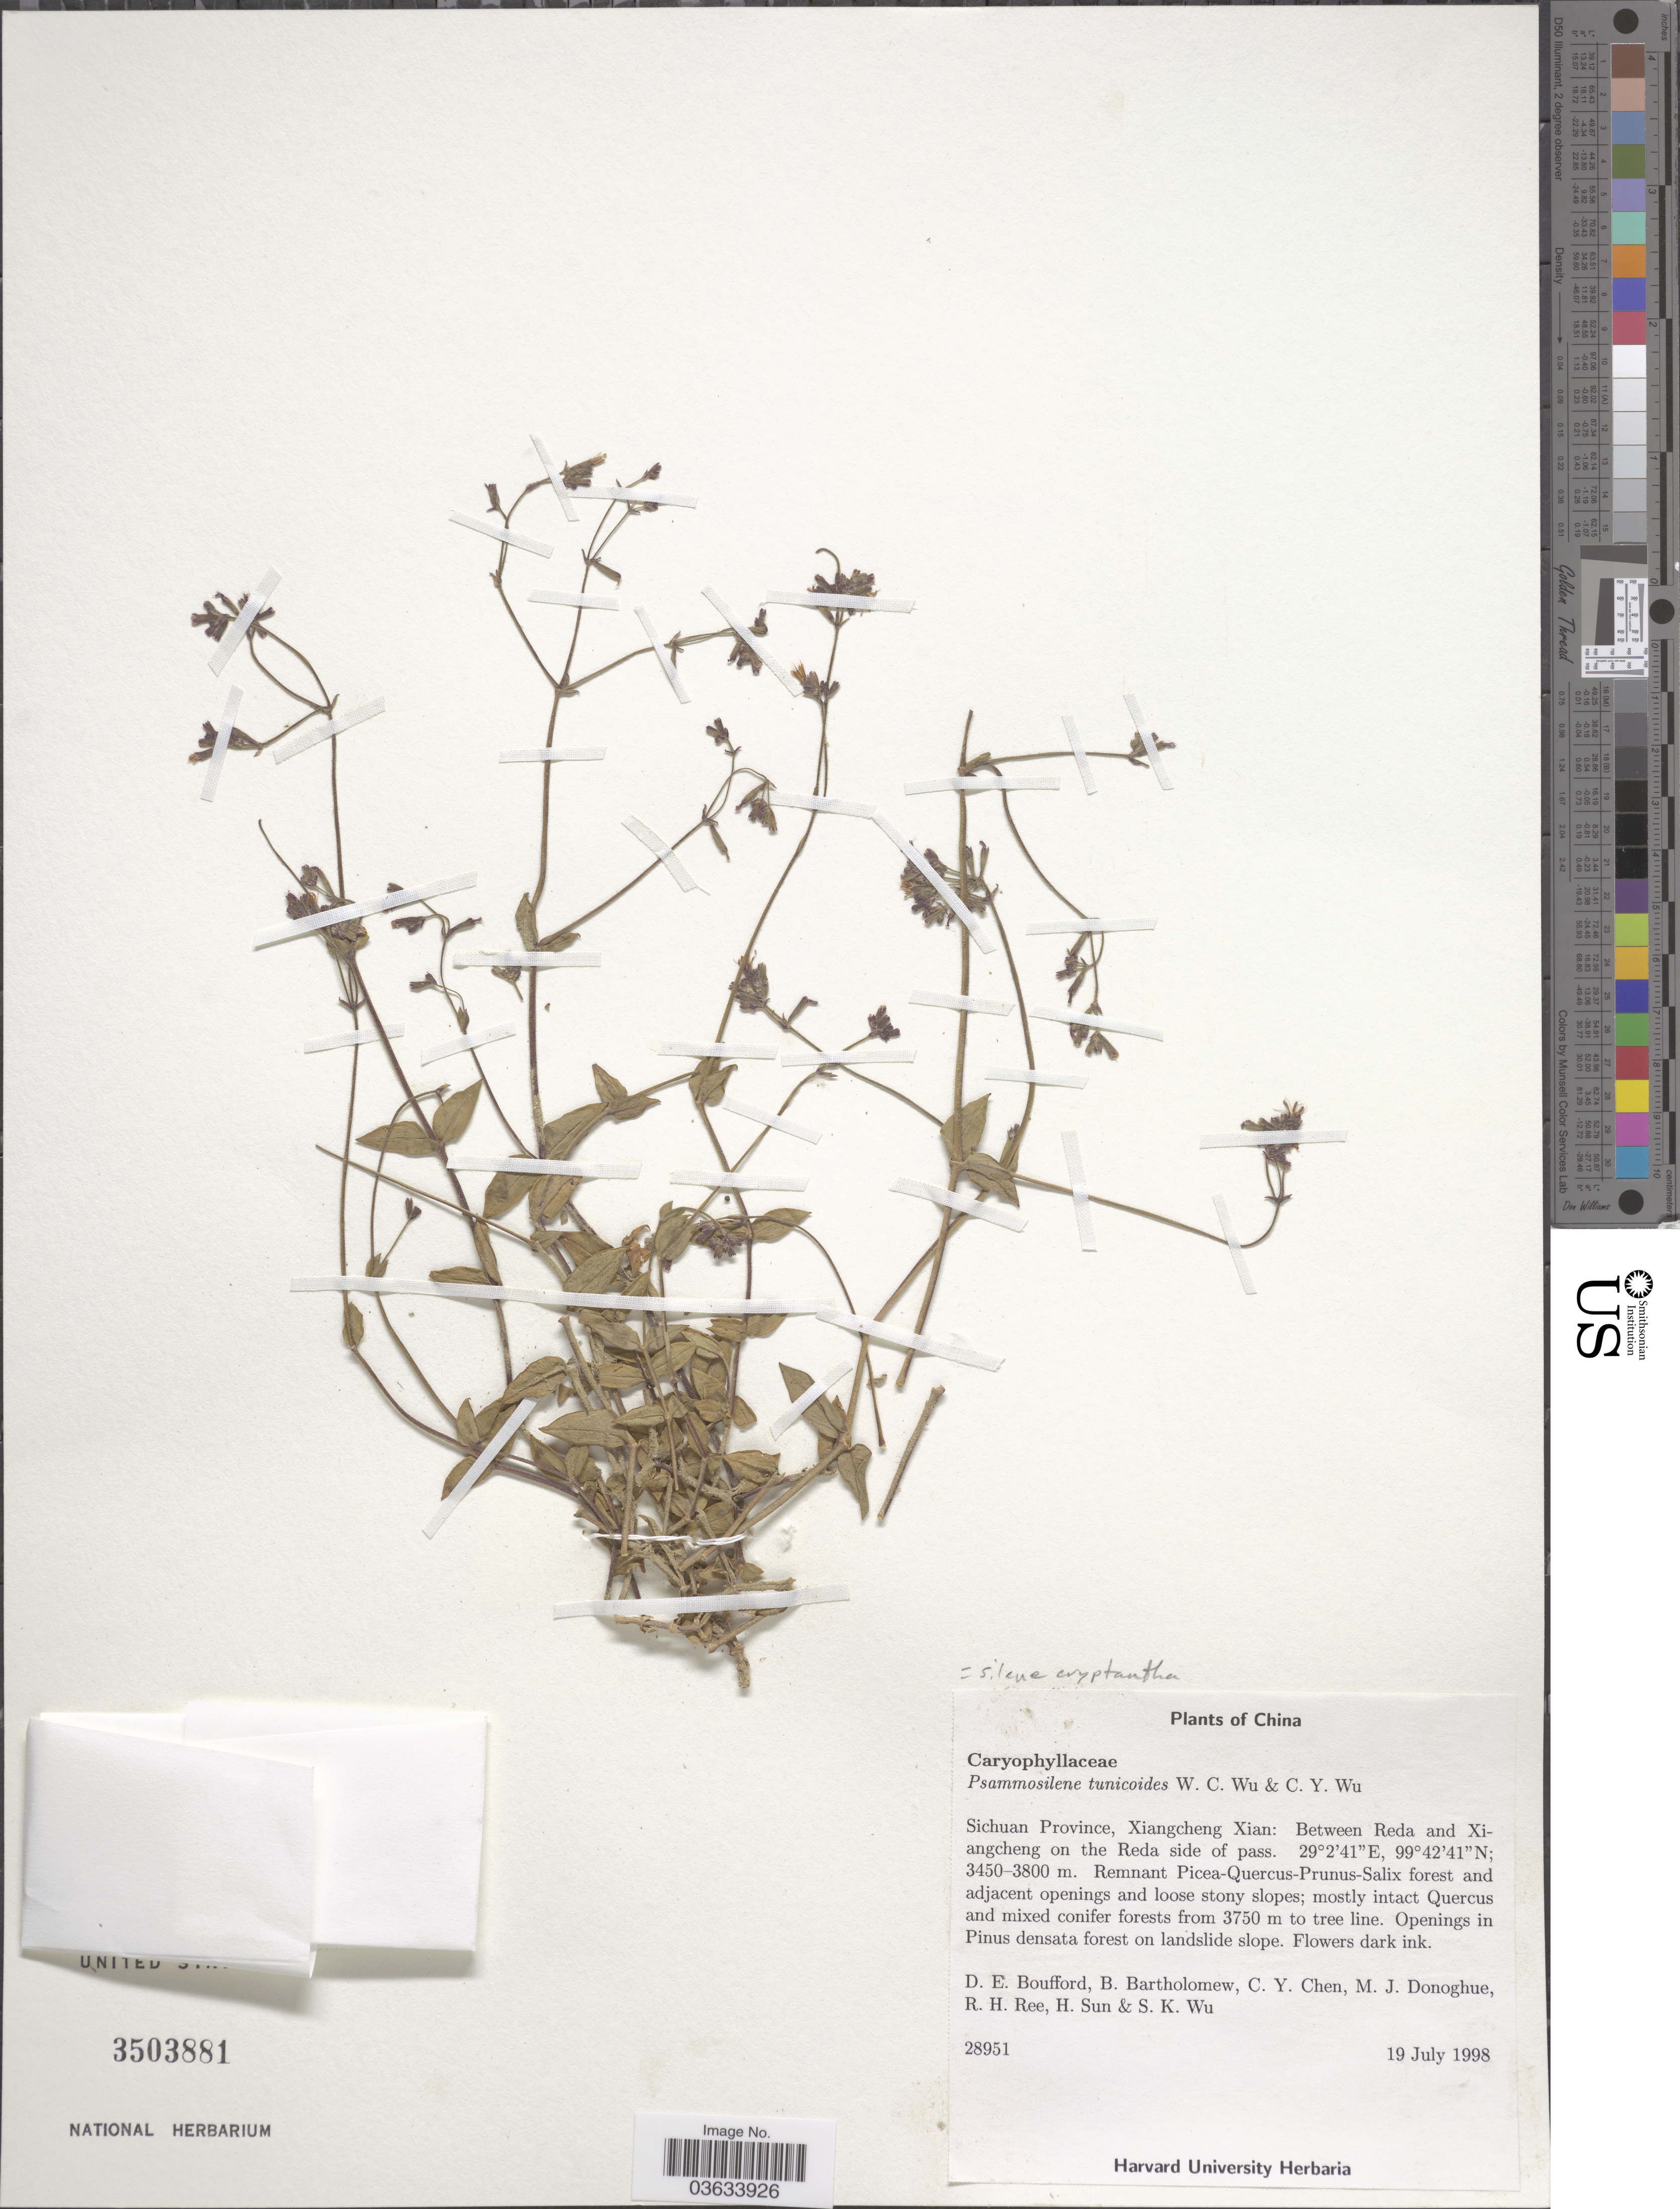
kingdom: Plantae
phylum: Tracheophyta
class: Magnoliopsida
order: Caryophyllales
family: Caryophyllaceae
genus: Psammosilene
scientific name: Psammosilene tunicoides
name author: W.C. Wu & C.Y. Wu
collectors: D. E. Boufford, B. Bartholomew, C. Chen, M. Donoghue & et al.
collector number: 28951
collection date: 1998-07-19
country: China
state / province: Sichuan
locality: Sichuan Province, Xiangcheng Xian: Between Reda and Xiangcheng on the Reda side of pass.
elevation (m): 3750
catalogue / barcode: US 3503881